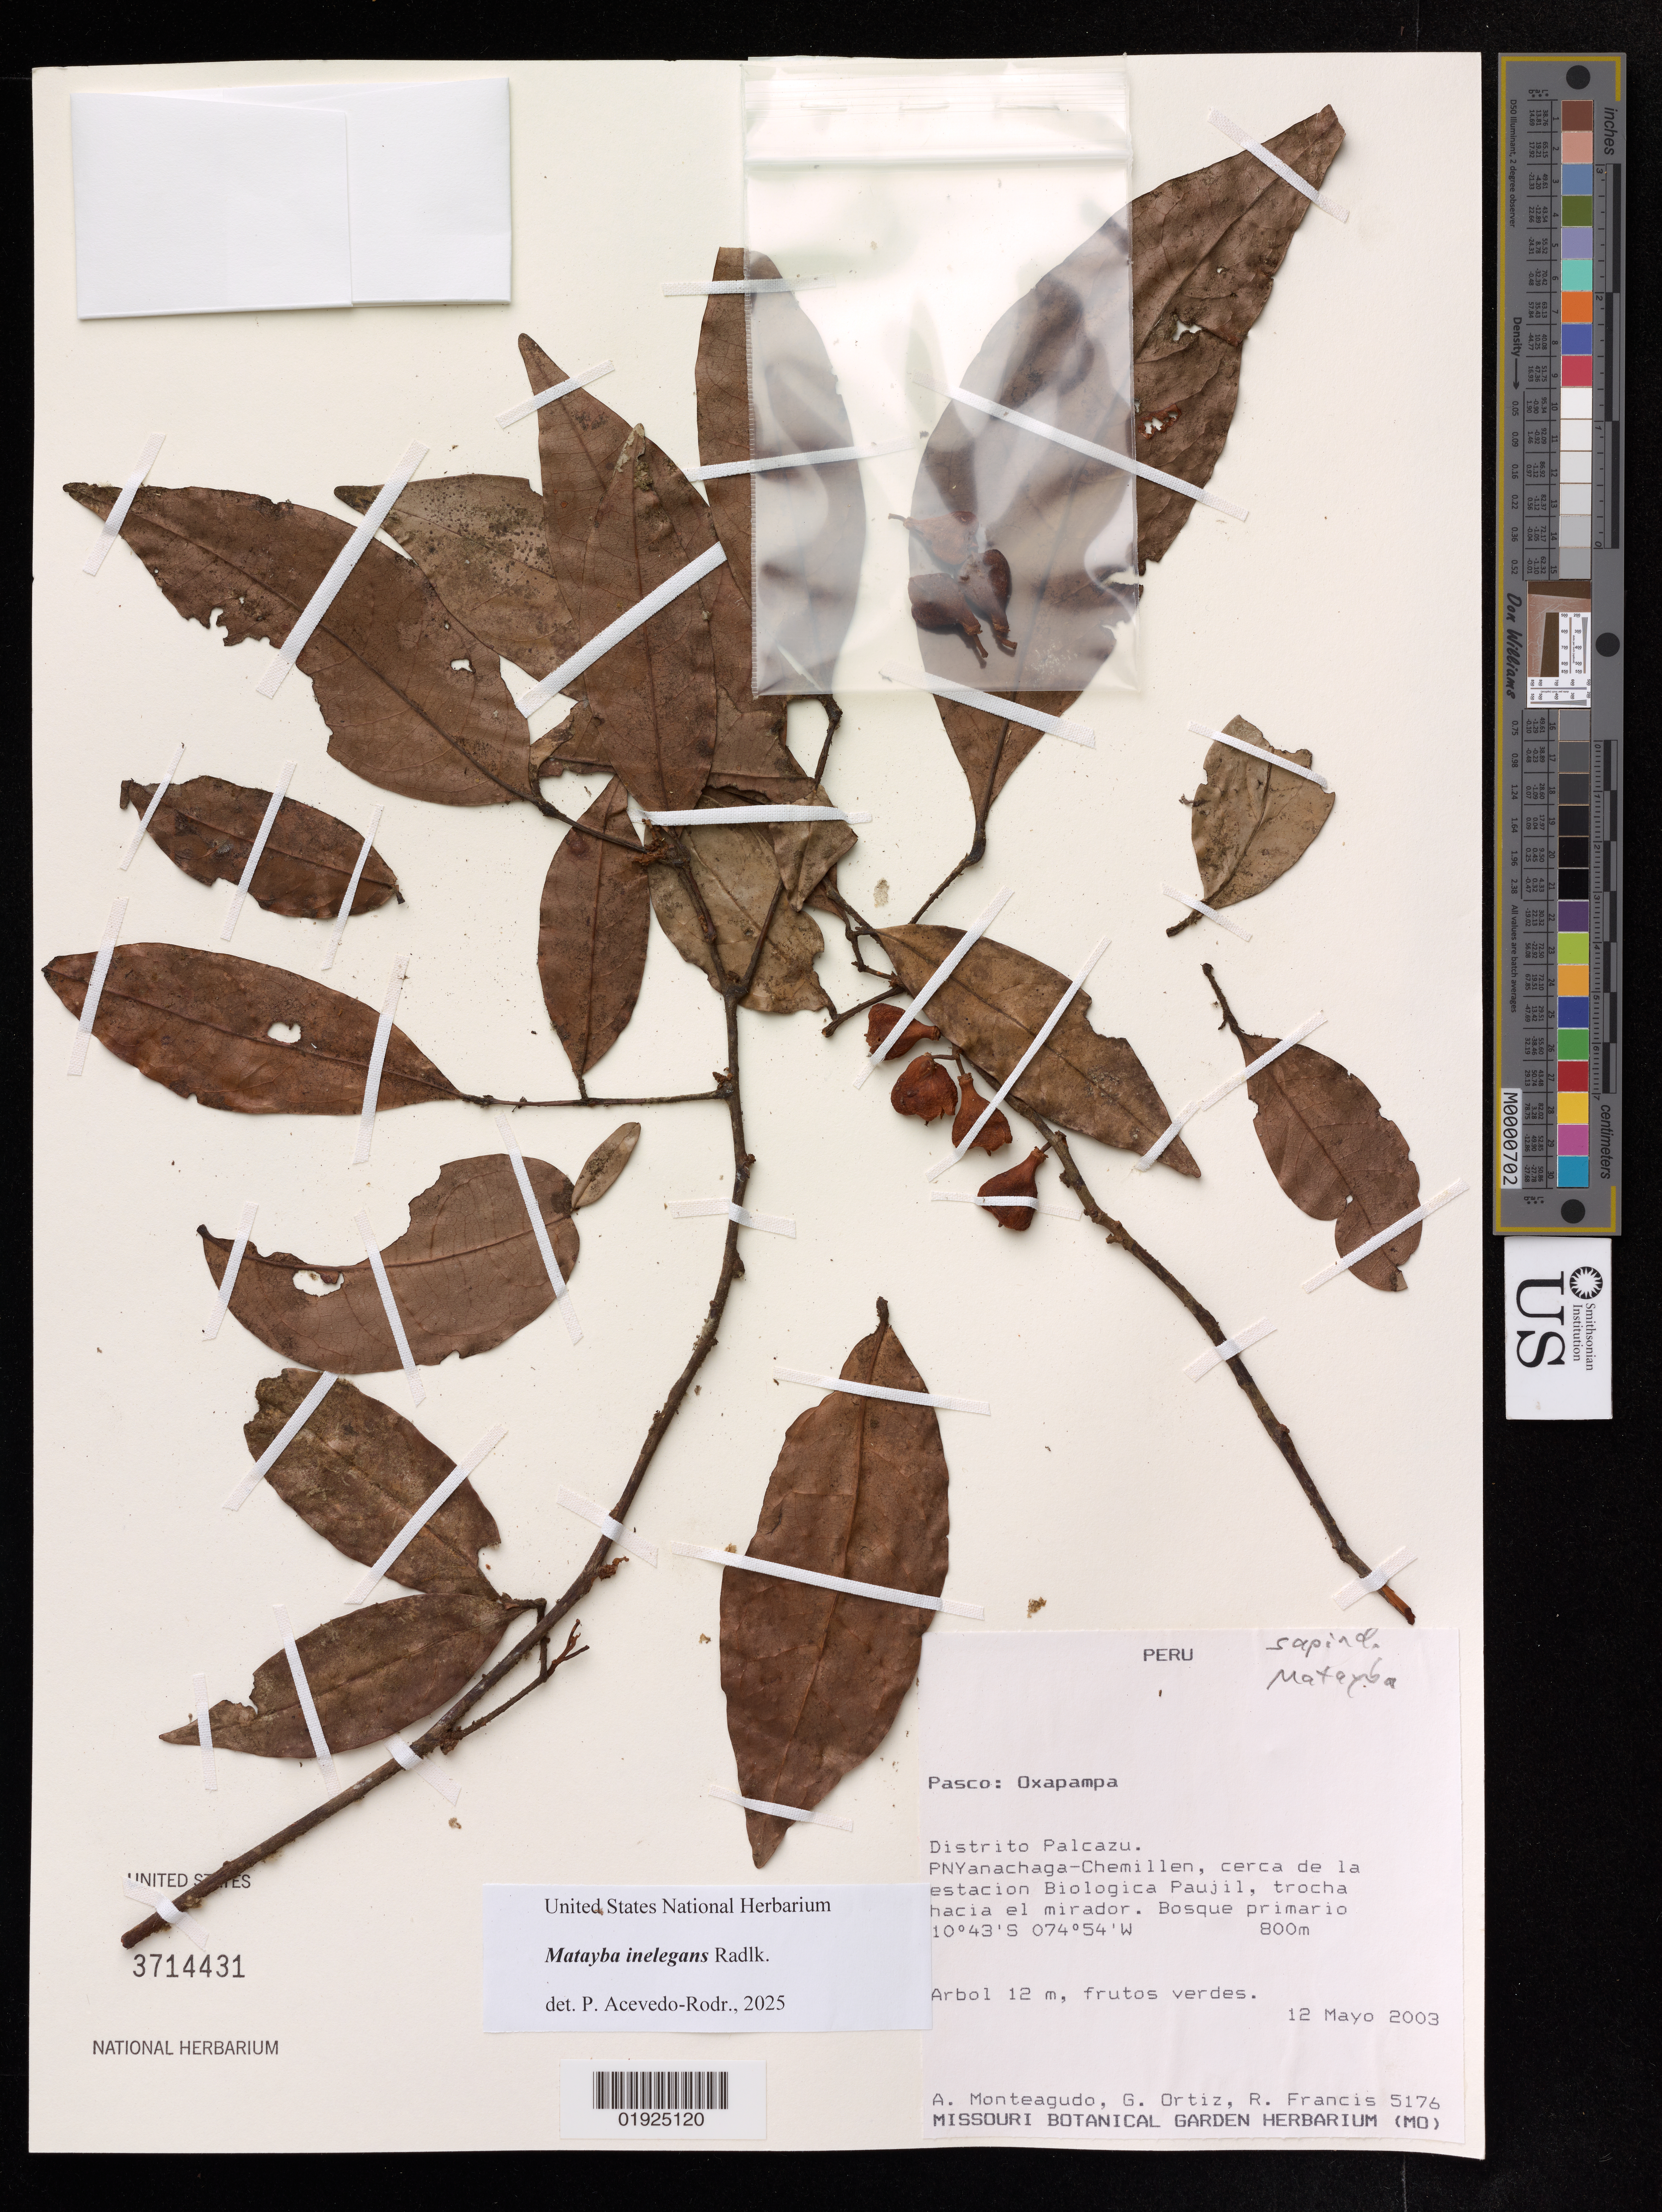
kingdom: Plantae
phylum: Tracheophyta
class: Magnoliopsida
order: Sapindales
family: Sapindaceae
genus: Matayba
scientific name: Matayba inelegans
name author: Radlk.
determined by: Acevedo-Rodriguez, P., (US), Smithsonian Institution - National Museum of Natural History (UNITED STATES)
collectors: A. Monteagudo, G. Ortiz & R. Francis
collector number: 5176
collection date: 2003-05-12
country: Peru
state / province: Pasco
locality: Oxapampa. Distrito Palcazu. PNYanachaga-Chemillen, cerca de la estacion Biologica Paujil, trocha hacia el mirador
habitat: Bosque primario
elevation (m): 800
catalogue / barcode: US 3714431